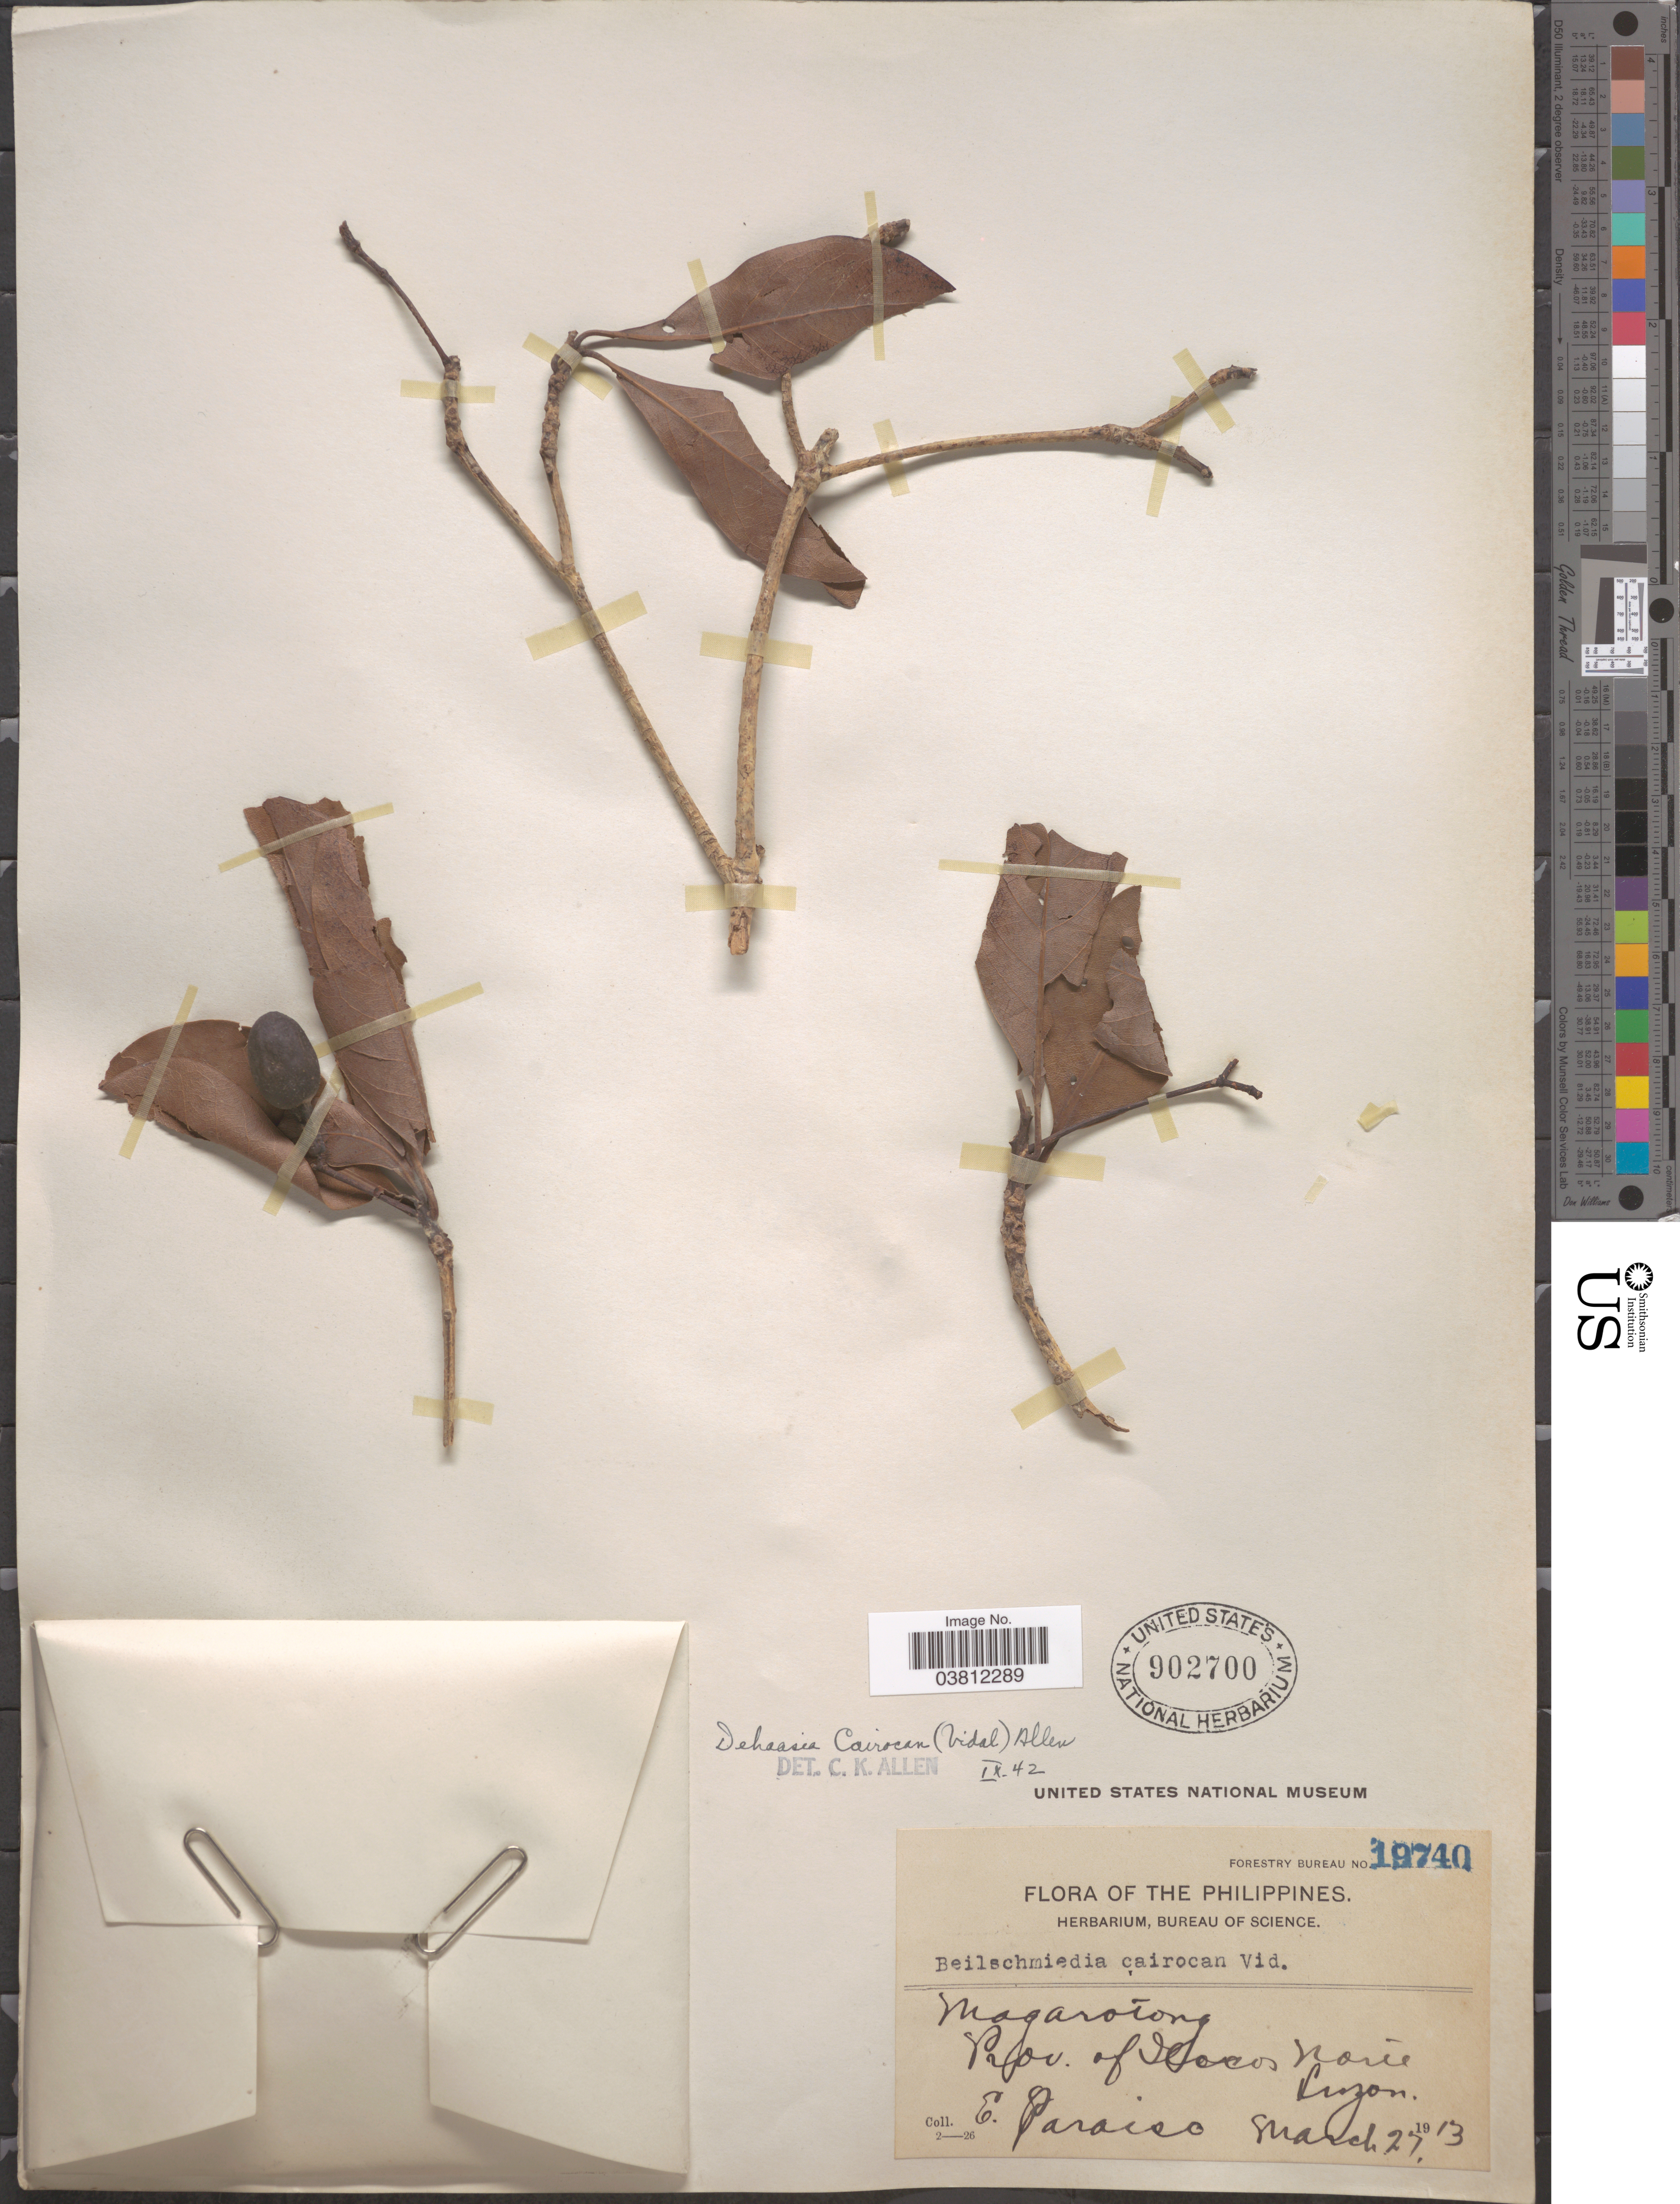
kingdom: Plantae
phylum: Tracheophyta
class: Magnoliopsida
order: Laurales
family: Lauraceae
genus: Dehaasia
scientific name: Dehaasia cairocan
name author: (S. Vidal) C.K. Allen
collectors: E. Paraiso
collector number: Forestry Bureau 19740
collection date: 1913-03-27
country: Philippines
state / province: Ilocos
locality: Magarotong. Prov. of Ilocos Norte. Luzon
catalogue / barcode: US 902700